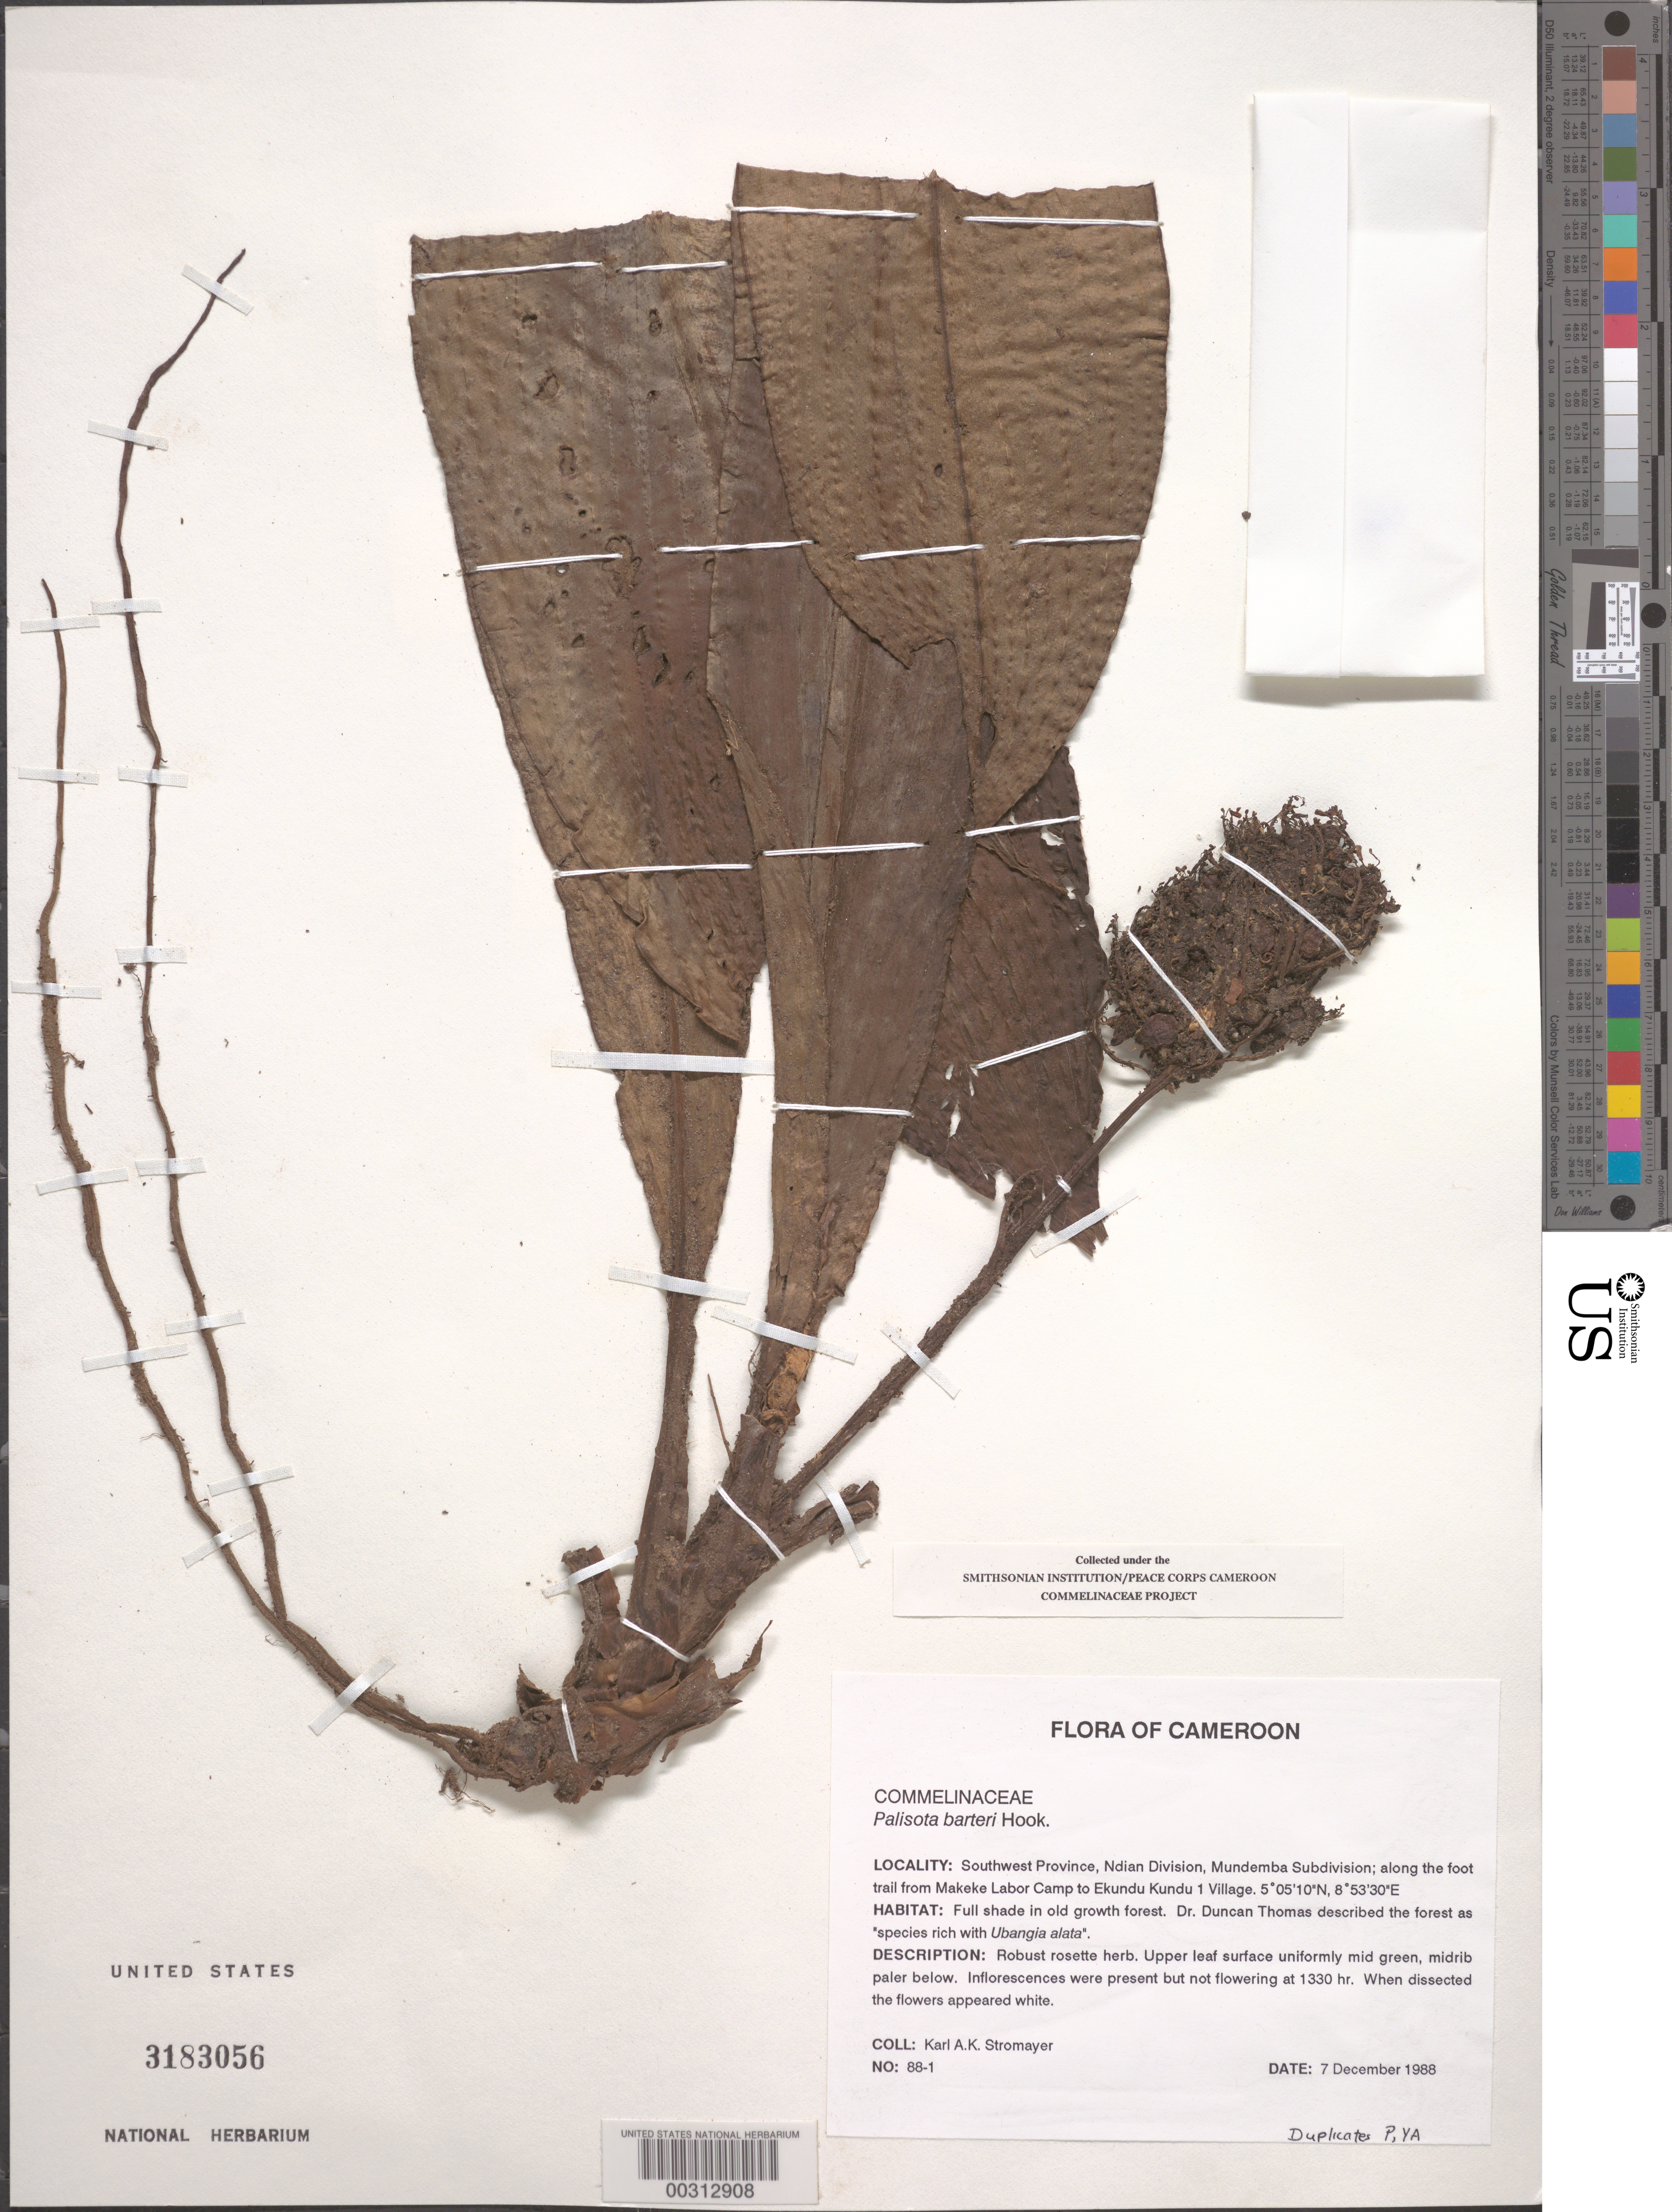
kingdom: Plantae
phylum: Tracheophyta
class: Liliopsida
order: Commelinales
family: Commelinaceae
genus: Palisota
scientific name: Palisota barteri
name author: Hook.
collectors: K. A. Stromayer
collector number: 88-1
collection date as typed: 07 Dec 1988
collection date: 1988-12-07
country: Cameroon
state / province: Sud-Ouest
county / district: Ndian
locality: Ndian div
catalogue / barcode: US 3183056